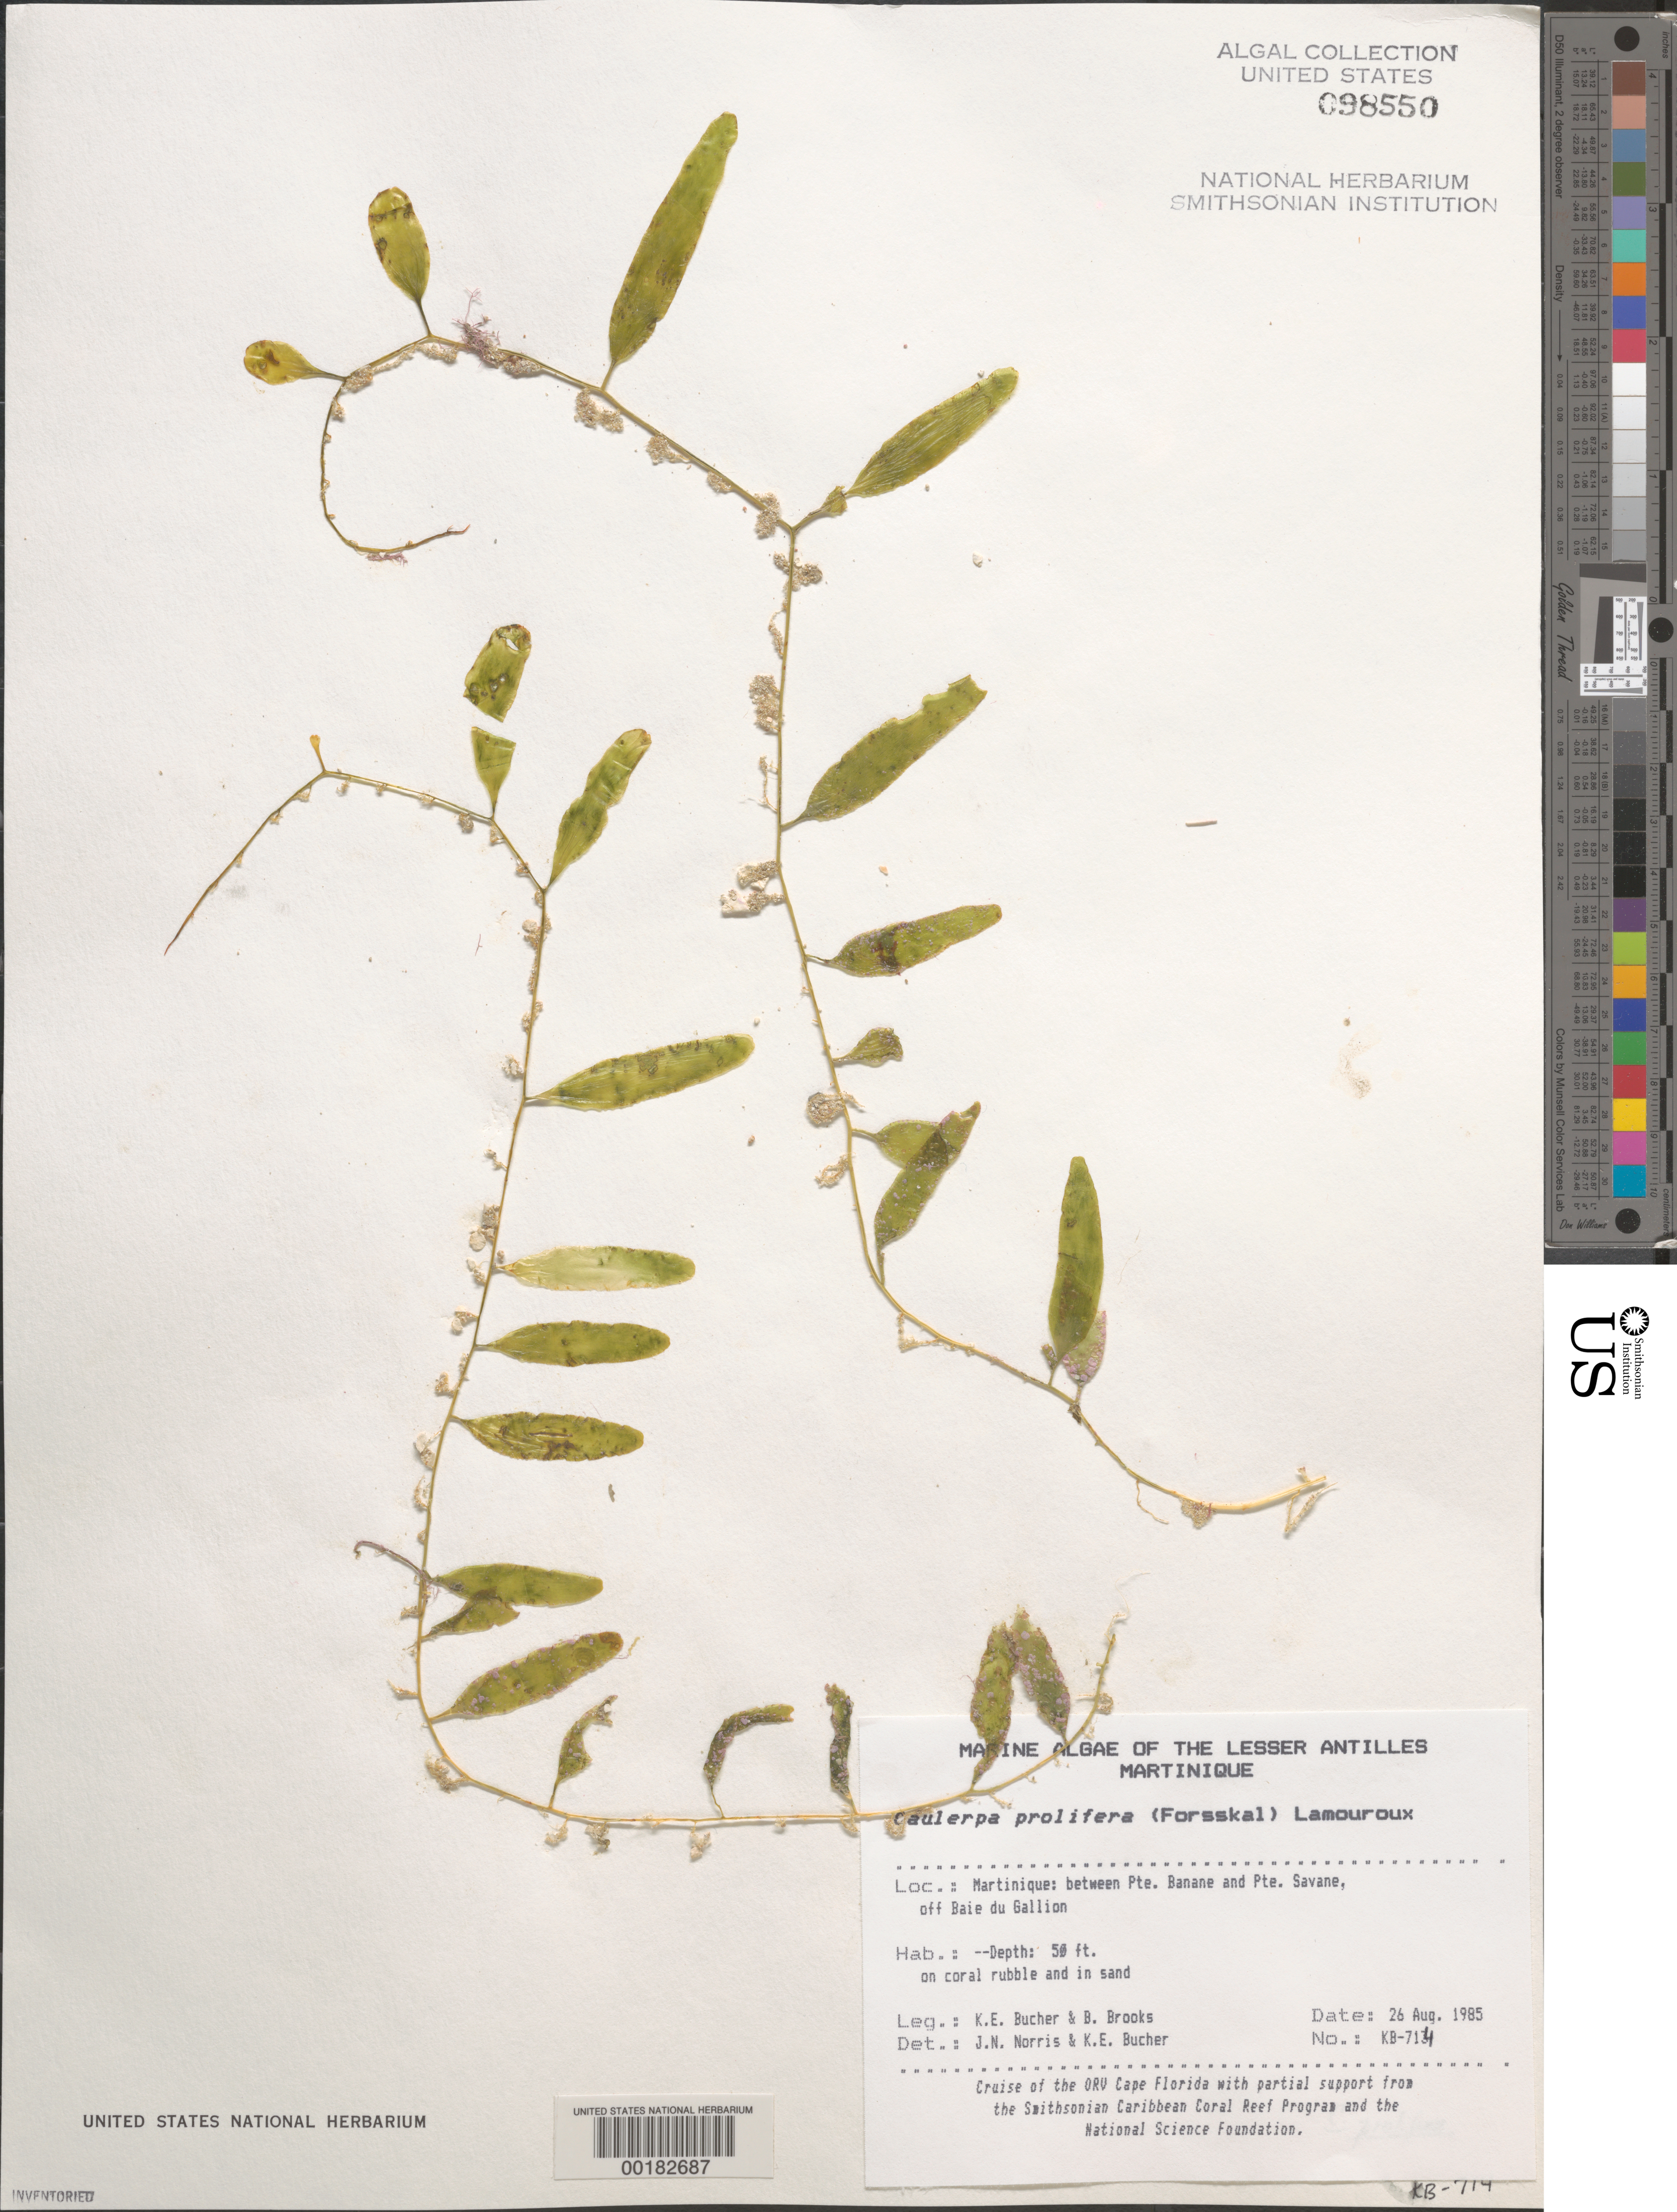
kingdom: Plantae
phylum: Chlorophyta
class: Ulvophyceae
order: Bryopsidales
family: Caulerpaceae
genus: Caulerpa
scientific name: Caulerpa prolifera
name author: (Forssk.) J.V.Lamouroux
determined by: Norris, J. N.; Bucher, K. E.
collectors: K. E. Bucher & B. Brooks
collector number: Kb-714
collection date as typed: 26 Aug 1985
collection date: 1985-08-26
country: Martinique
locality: Between Pointe Banane and Pointe Savane, off Baie du Galion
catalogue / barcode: US 98550